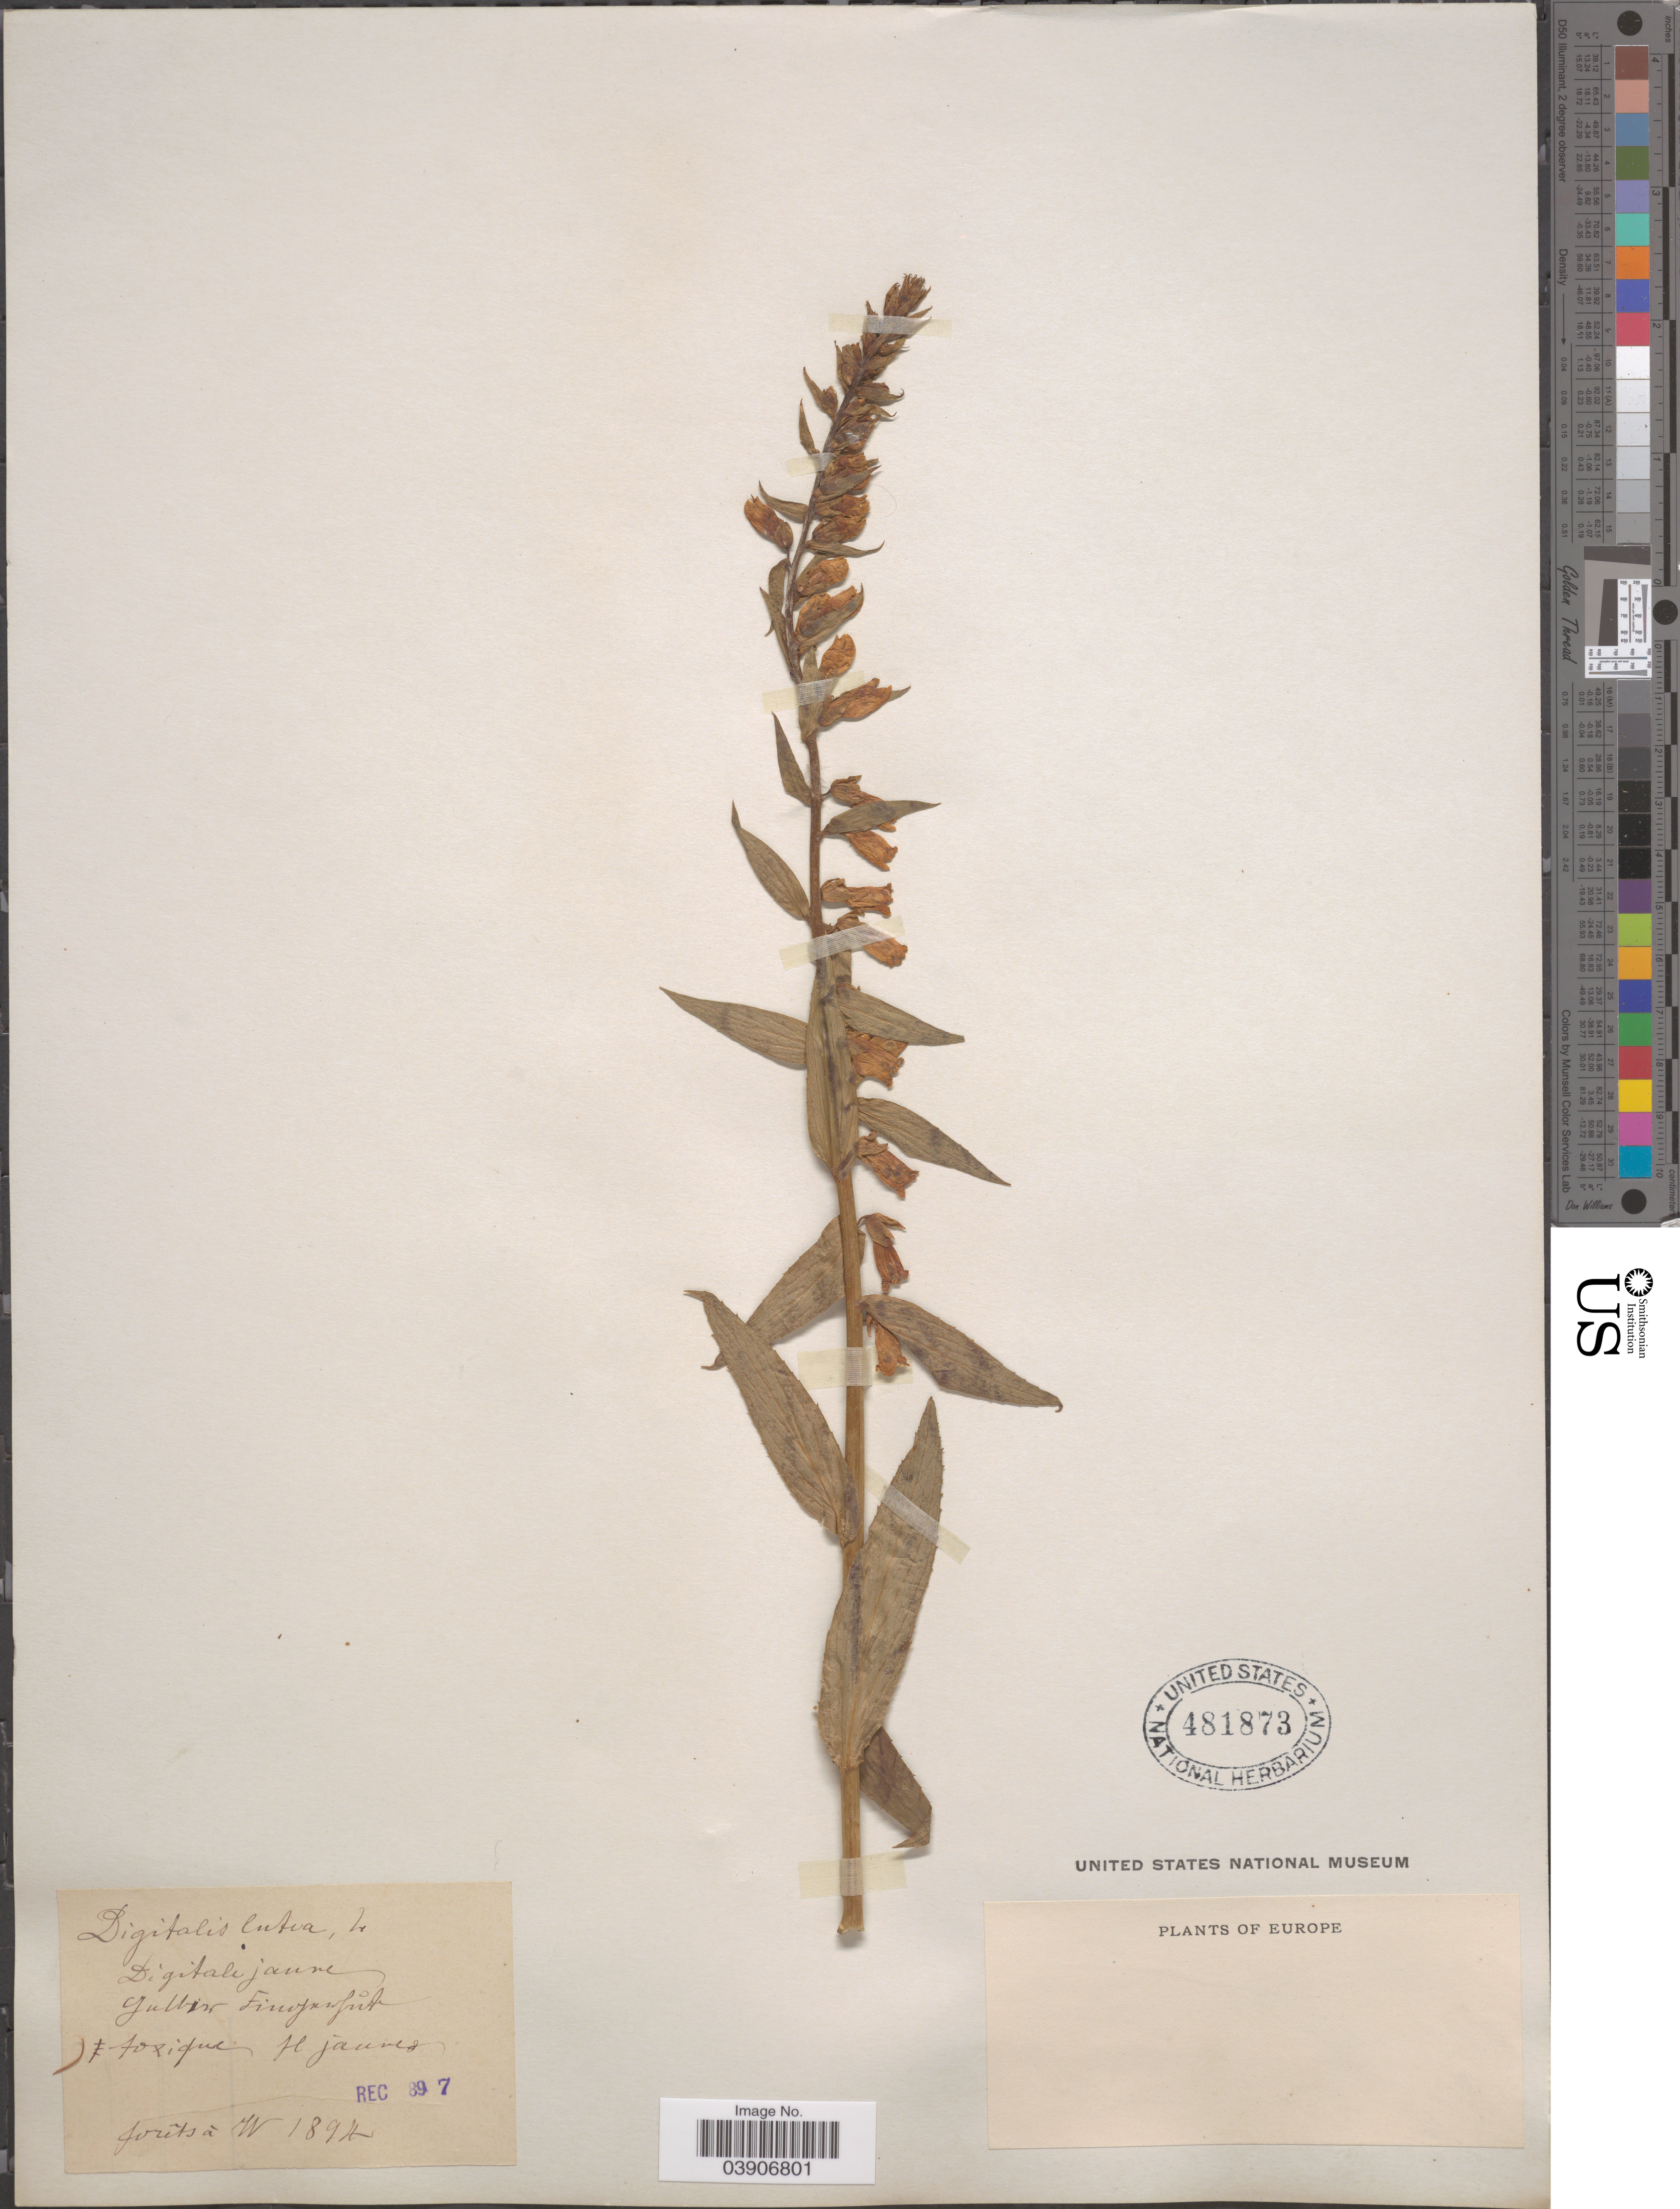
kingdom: Plantae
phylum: Tracheophyta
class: Magnoliopsida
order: Lamiales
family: Plantaginaceae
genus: Digitalis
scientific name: Digitalis lutea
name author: L.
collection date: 1894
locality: Digitale jaune. Gulbis Finofarfur. [interpreted] Europe.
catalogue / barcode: US 481873